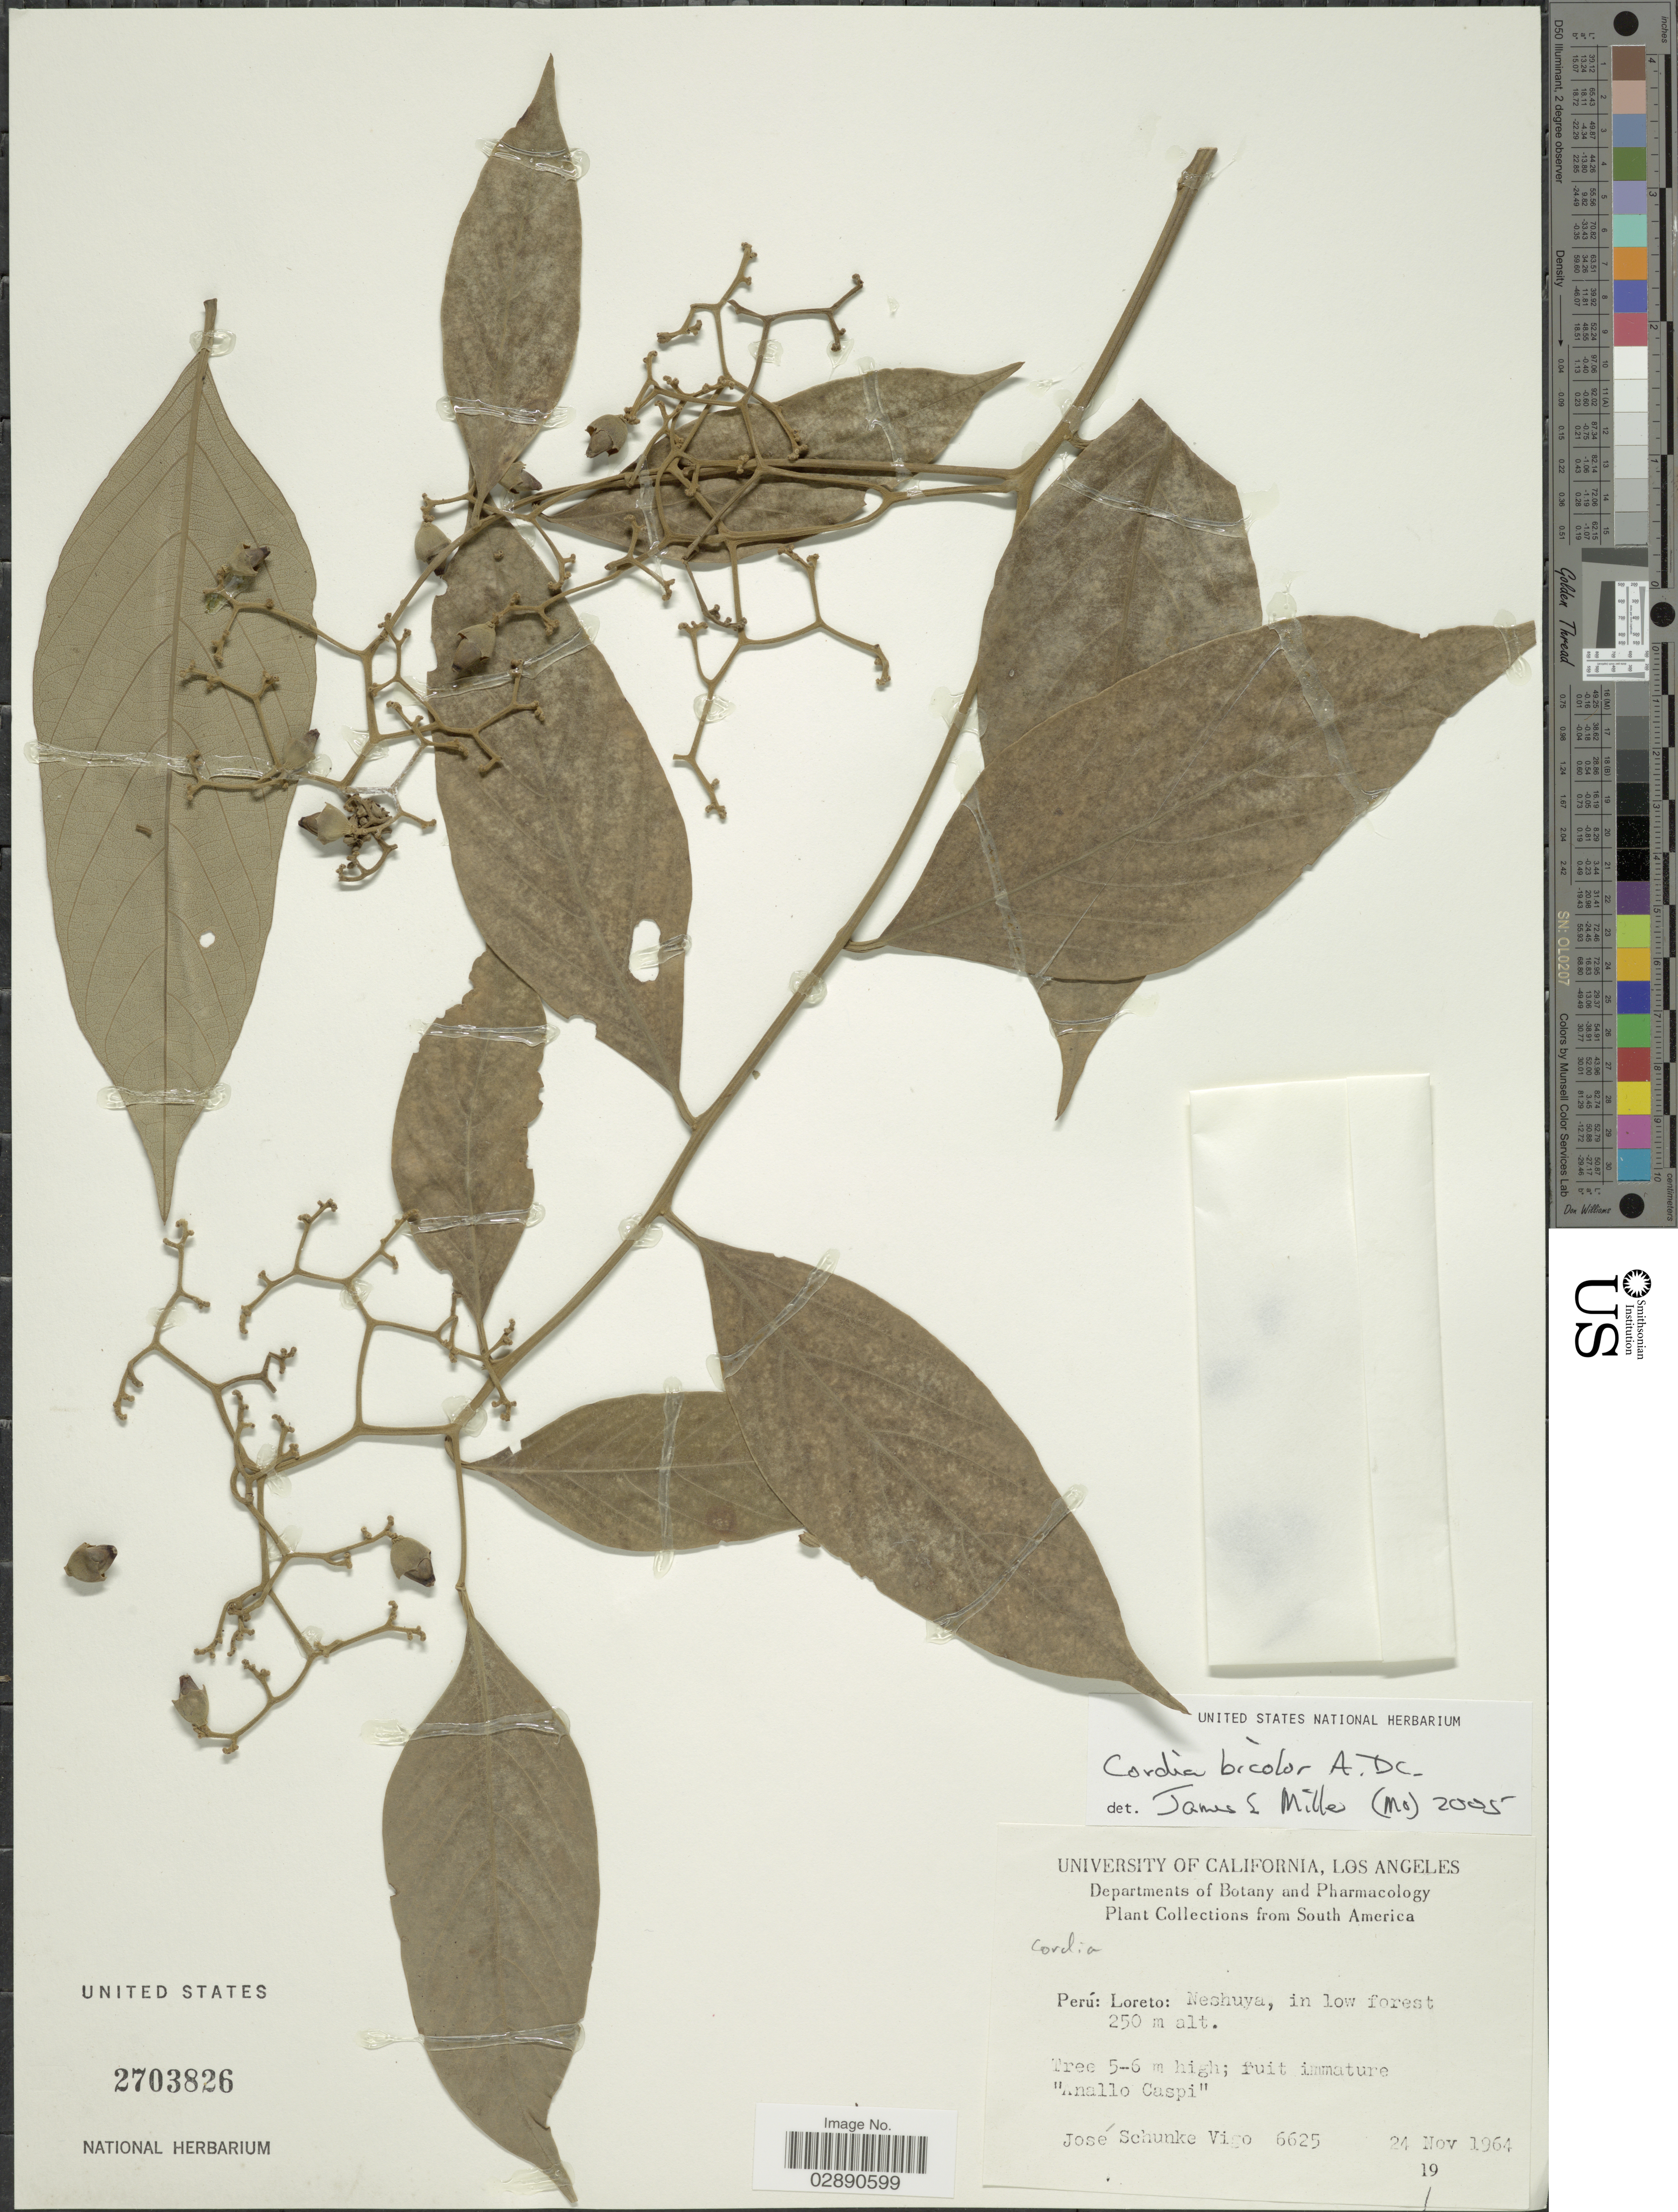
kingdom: Plantae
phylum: Tracheophyta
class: Magnoliopsida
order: Boraginales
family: Cordiaceae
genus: Cordia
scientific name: Cordia bicolor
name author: A. DC.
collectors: J. Schunke Vigo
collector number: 6625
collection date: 1964-11-24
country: Peru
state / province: Loreto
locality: Neshuya.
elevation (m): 250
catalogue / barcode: US 2703826